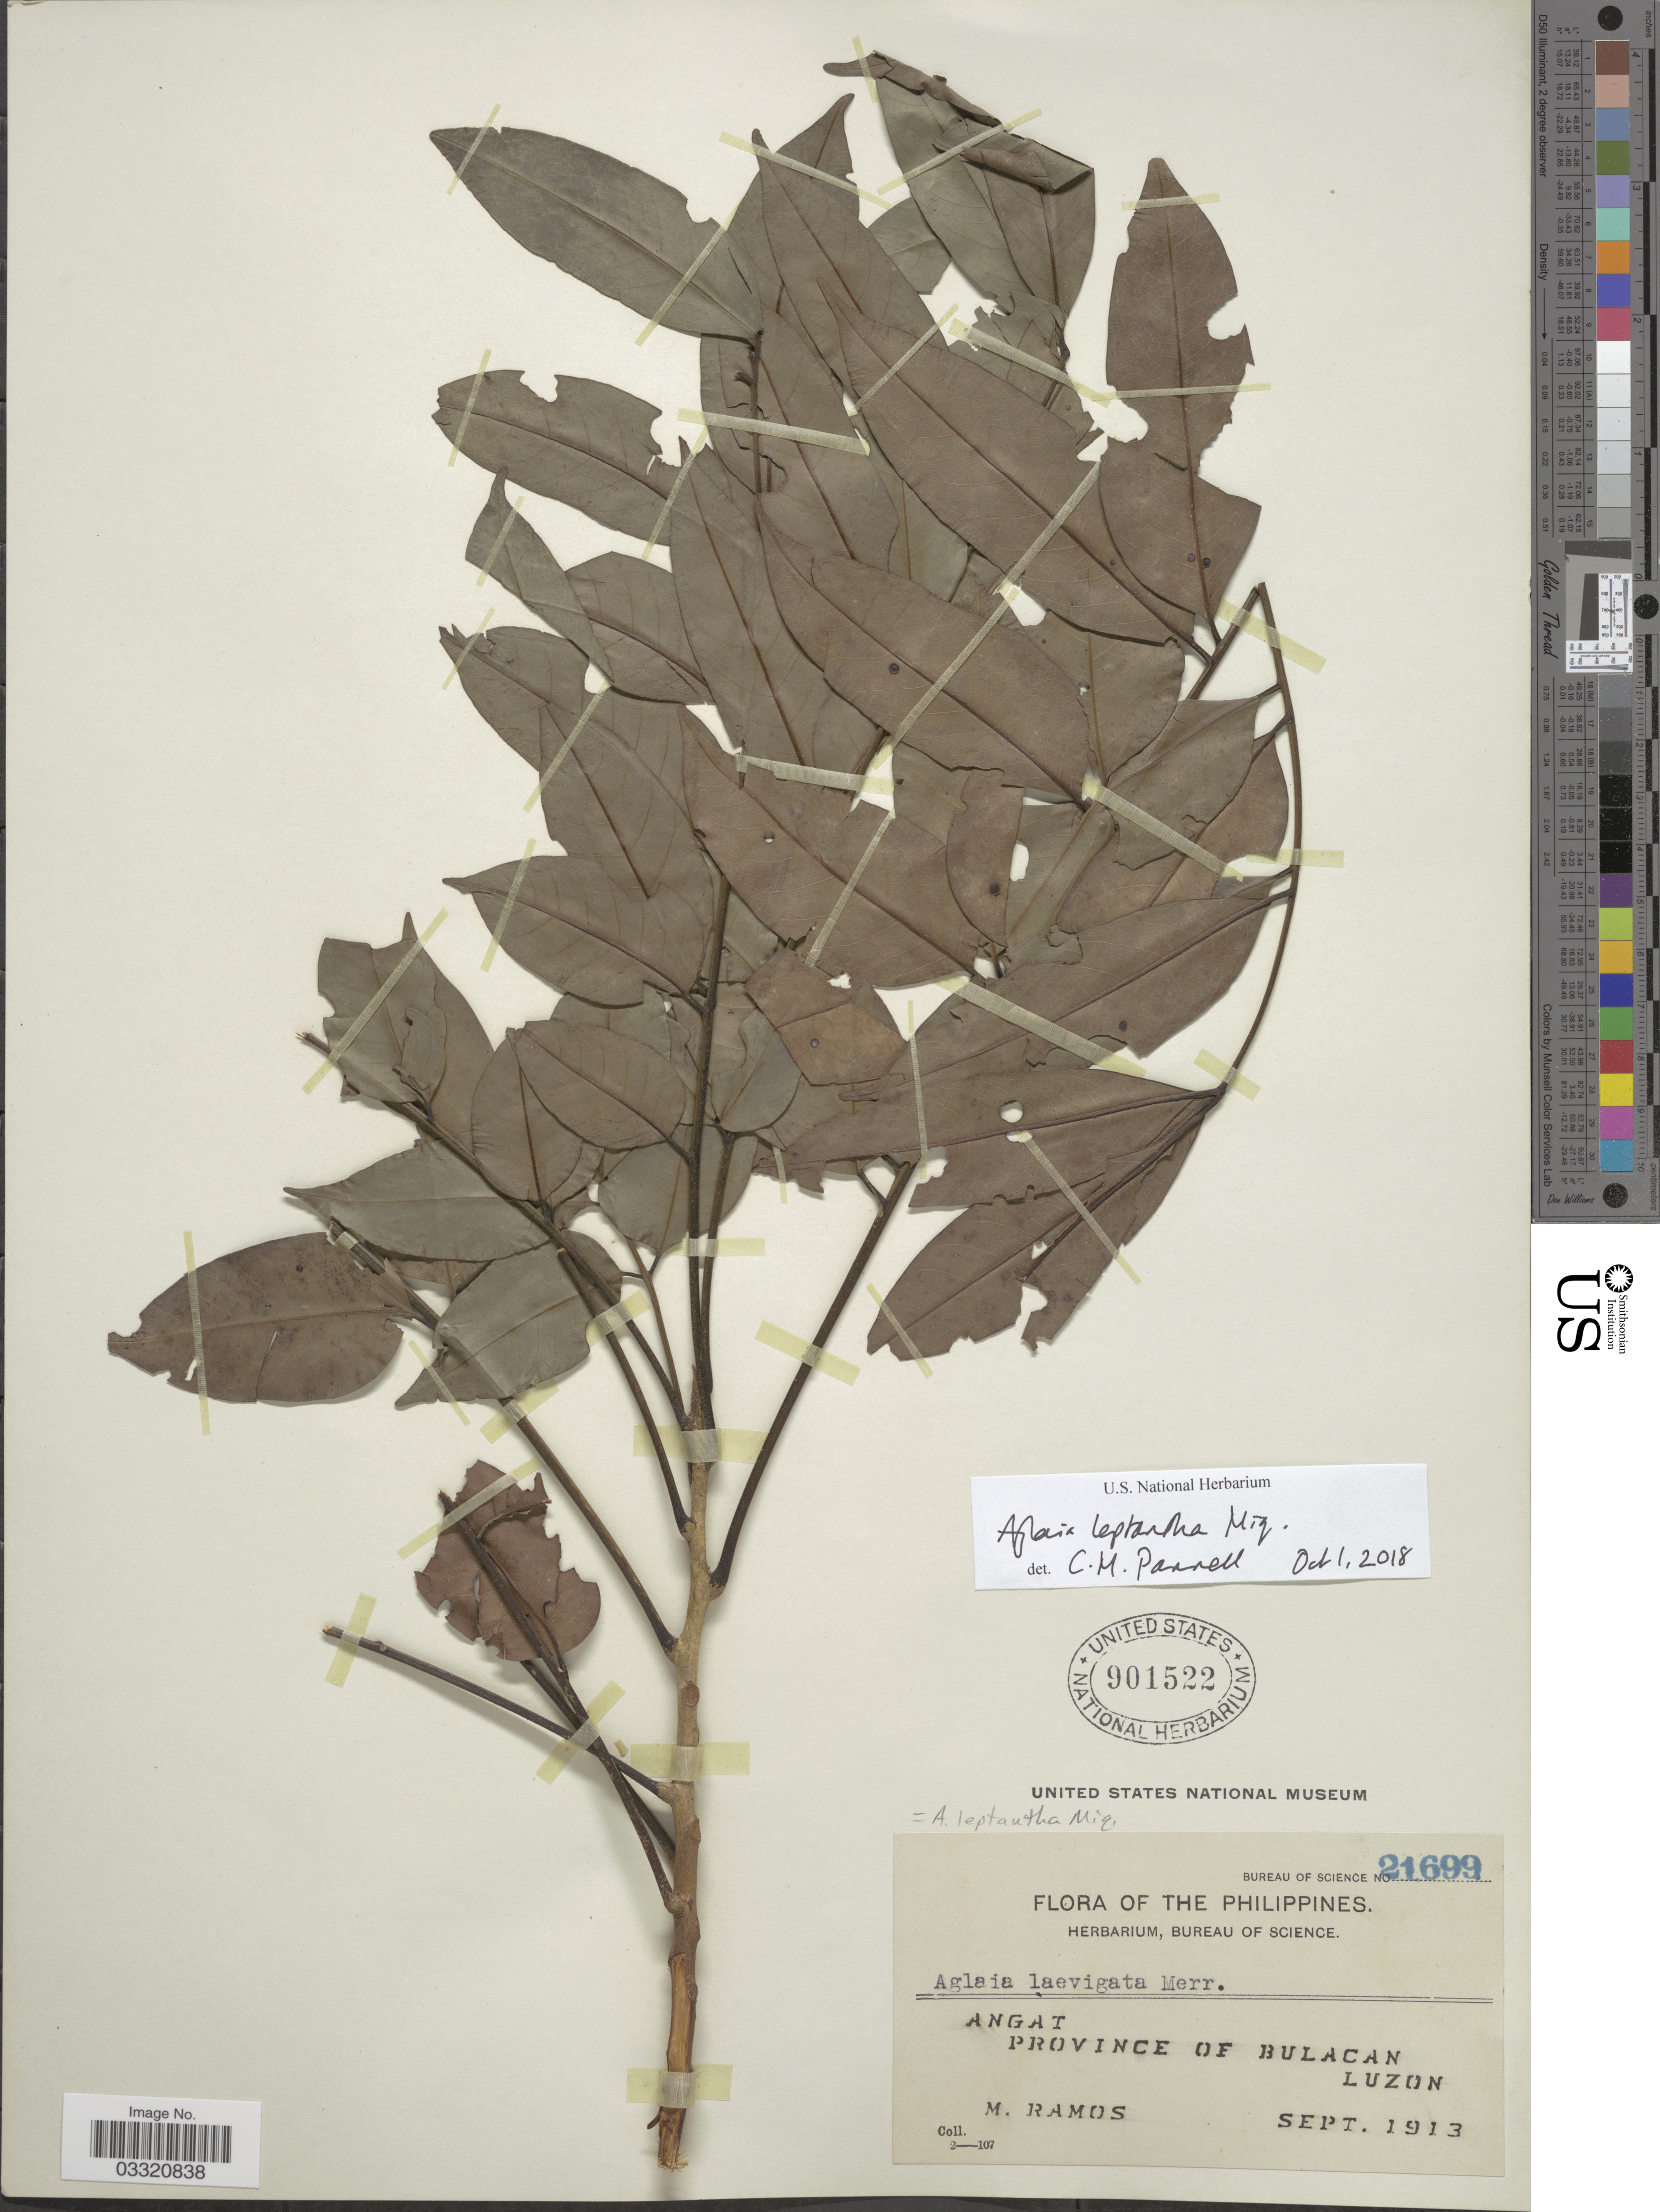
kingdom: Plantae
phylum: Tracheophyta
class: Magnoliopsida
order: Sapindales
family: Meliaceae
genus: Aglaia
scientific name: Aglaia leptantha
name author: Miq.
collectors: M. Ramos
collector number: Bureau of Science 21699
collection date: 1913-09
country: Philippines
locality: Angat, Province of Bulacan, Luzon.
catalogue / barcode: US 901522